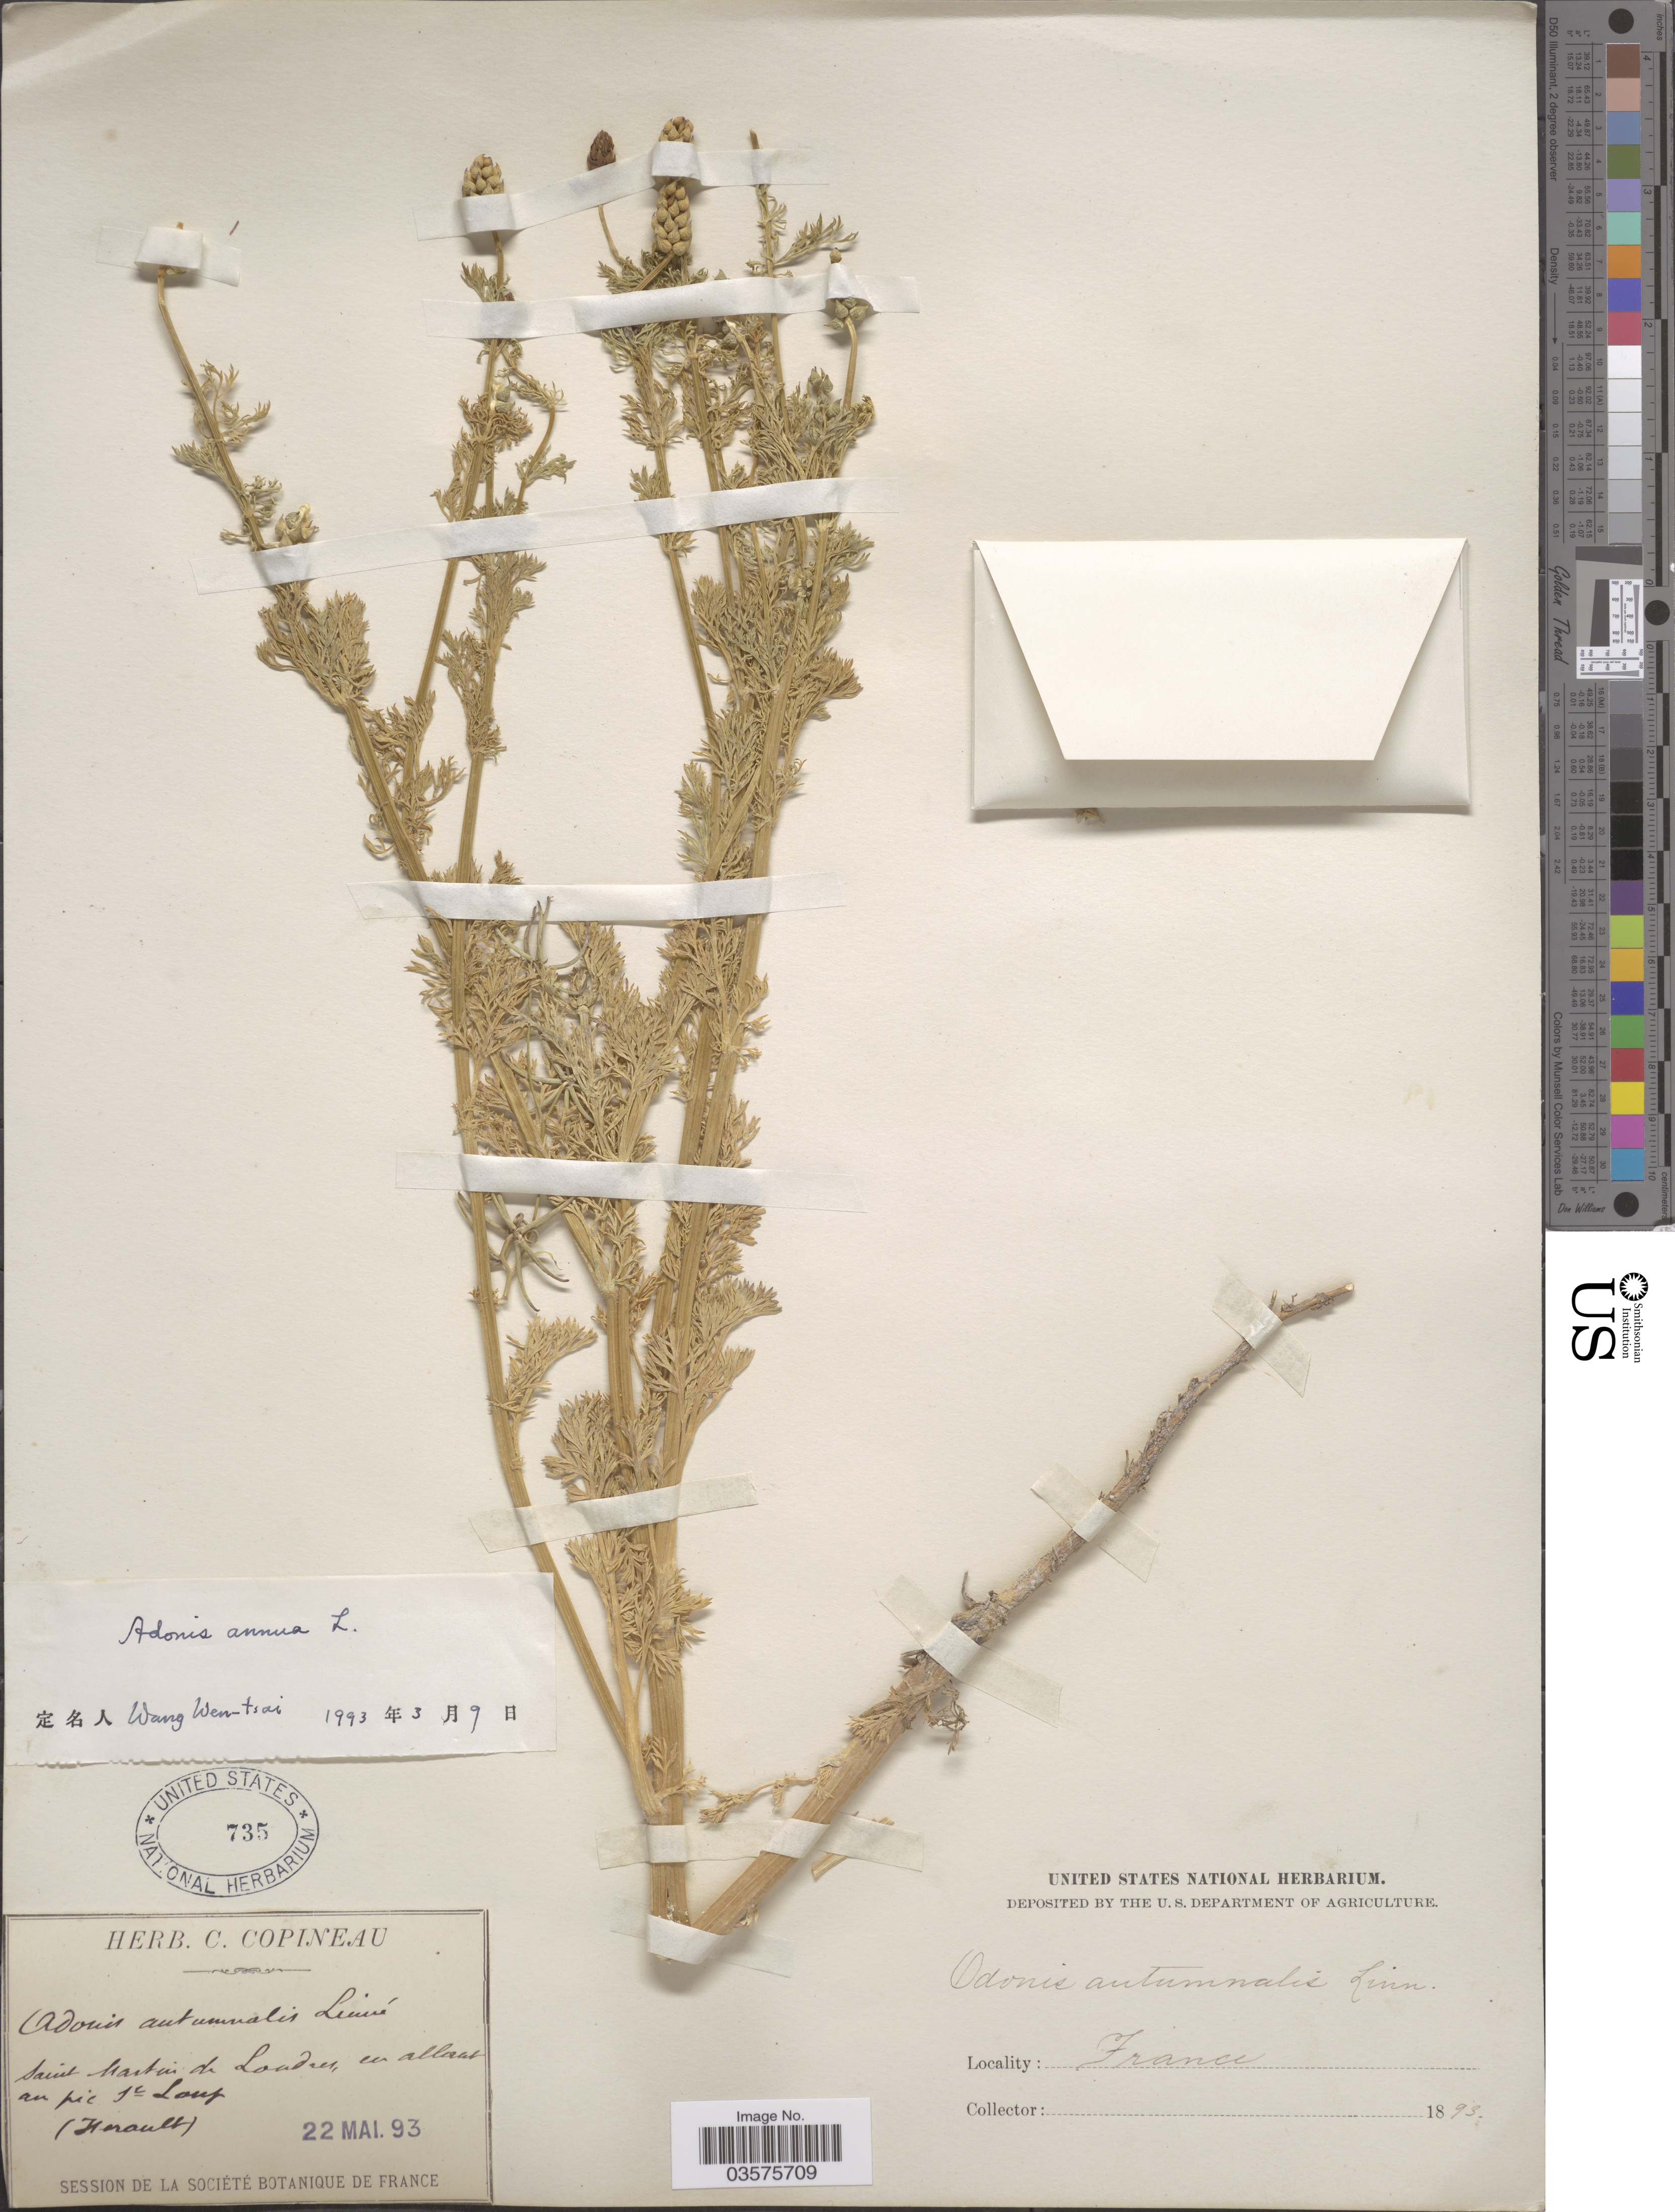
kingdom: Plantae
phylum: Tracheophyta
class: Magnoliopsida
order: Ranunculales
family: Ranunculaceae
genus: Adonis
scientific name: Adonis annua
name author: L.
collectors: ex herb. C. Copineau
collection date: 1893-05-22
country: France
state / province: Occitanie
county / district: Hérault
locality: Saint Martin de Loaden, en allant au pic St Loup (Herault).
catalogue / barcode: US 735